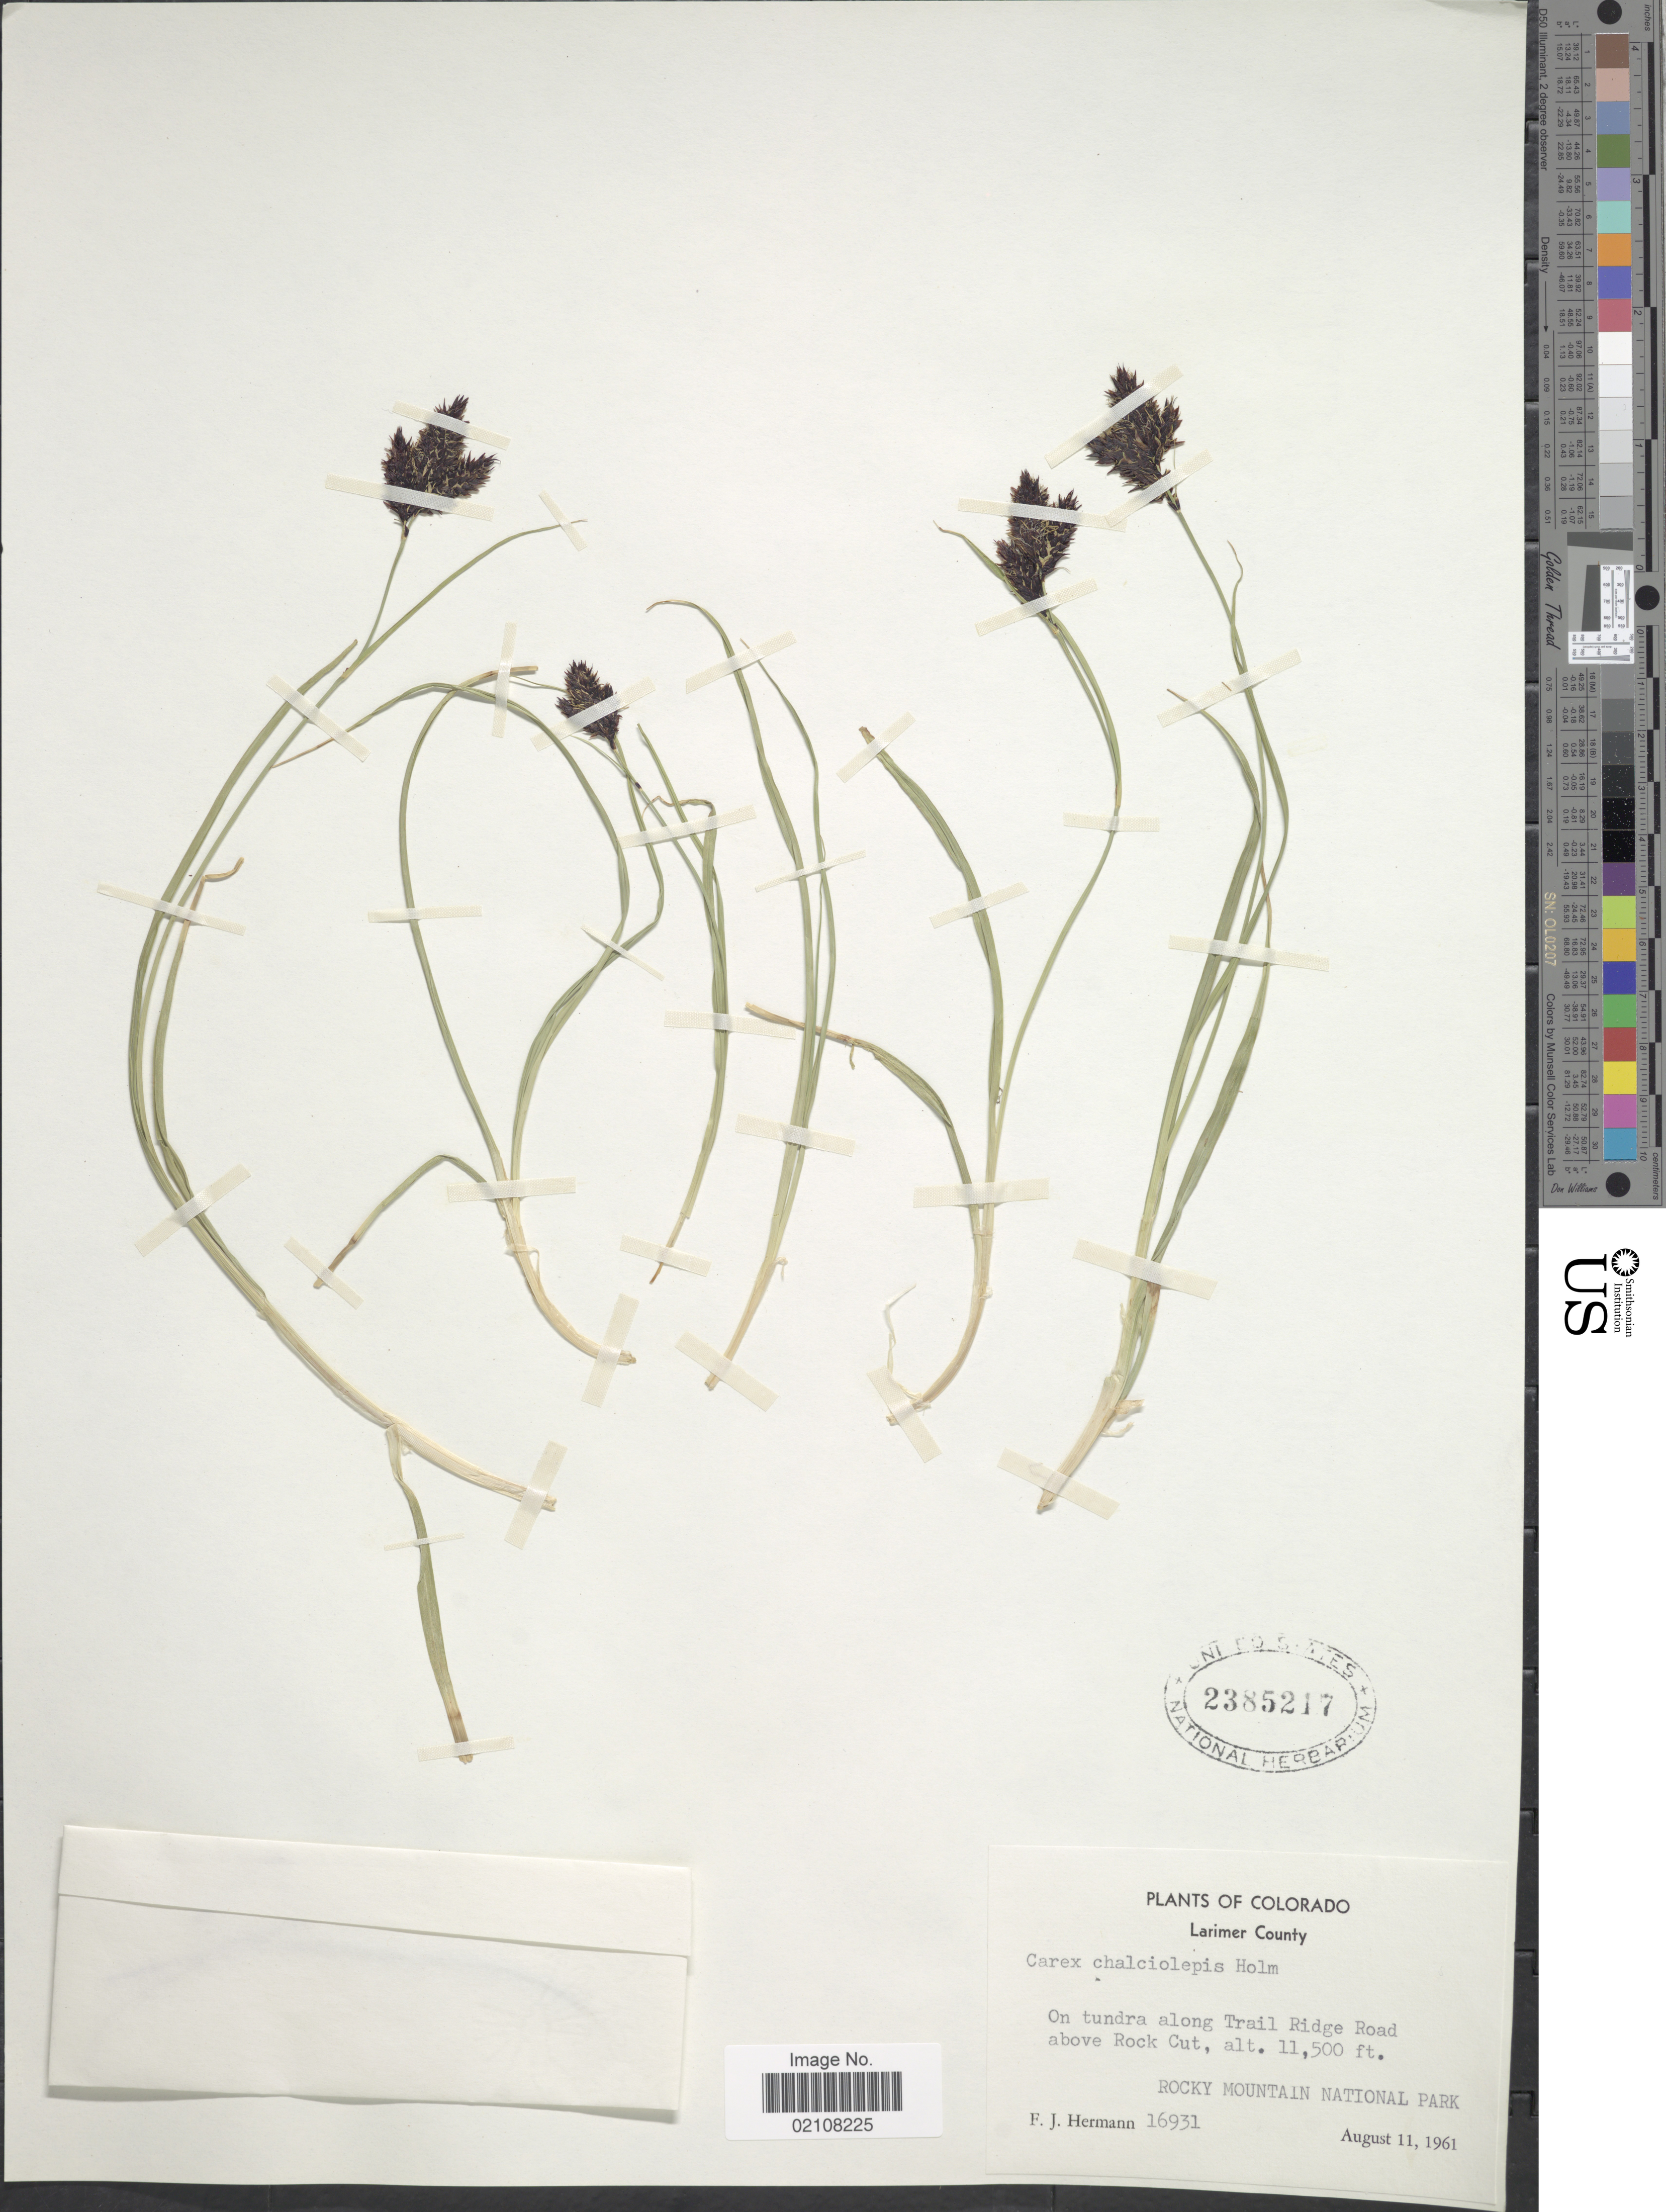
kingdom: Plantae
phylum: Tracheophyta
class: Liliopsida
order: Poales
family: Cyperaceae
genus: Carex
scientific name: Carex chalciolepis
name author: Holm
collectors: F. J. Hermann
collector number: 16931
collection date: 1961-08-11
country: United States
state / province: Colorado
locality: On tundra along Trail Ridge Road above Rock Cut, Rocky Mountain National Park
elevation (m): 3505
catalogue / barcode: US 2385217